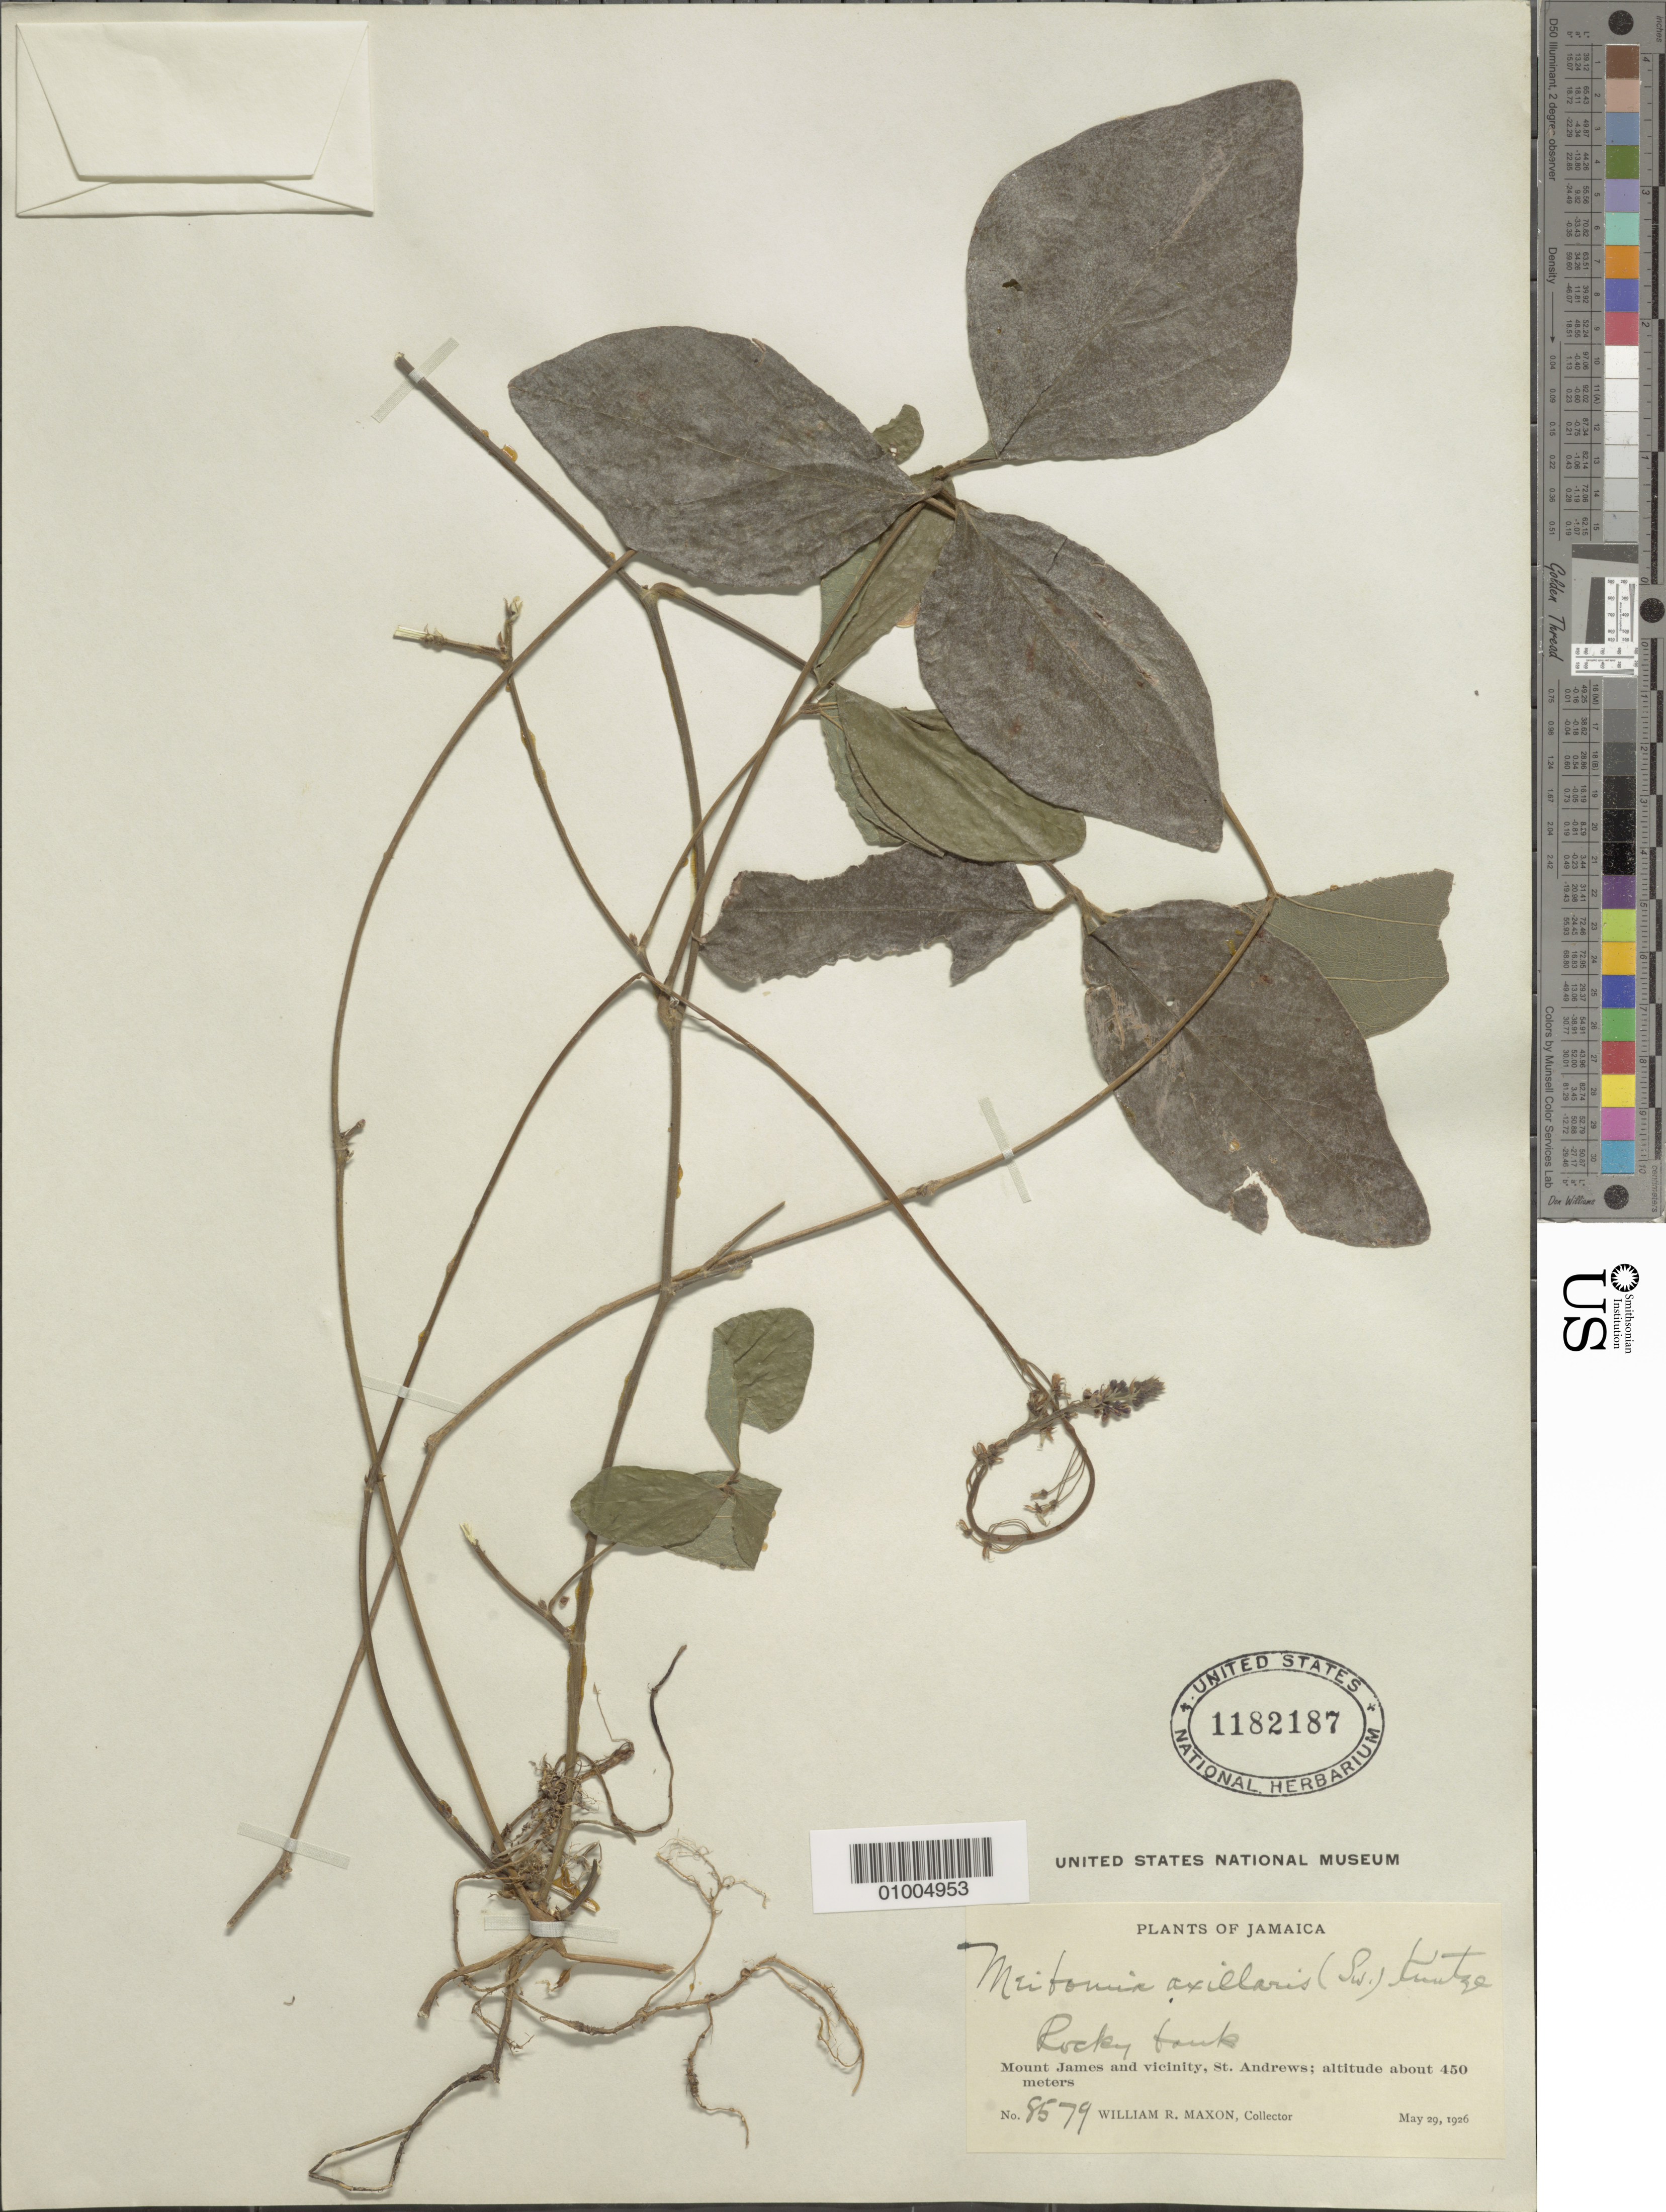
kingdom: Plantae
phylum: Tracheophyta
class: Magnoliopsida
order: Fabales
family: Fabaceae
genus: Desmodium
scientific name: Desmodium axillare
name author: (Sw.) DC.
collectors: W. R. Maxon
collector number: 8579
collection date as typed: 29 May 1926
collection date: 1926-05-29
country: Jamaica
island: Jamaica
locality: Mt. James and vicinity, St.Andrews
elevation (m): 450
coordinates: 0 N, 0 E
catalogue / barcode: US 1182187